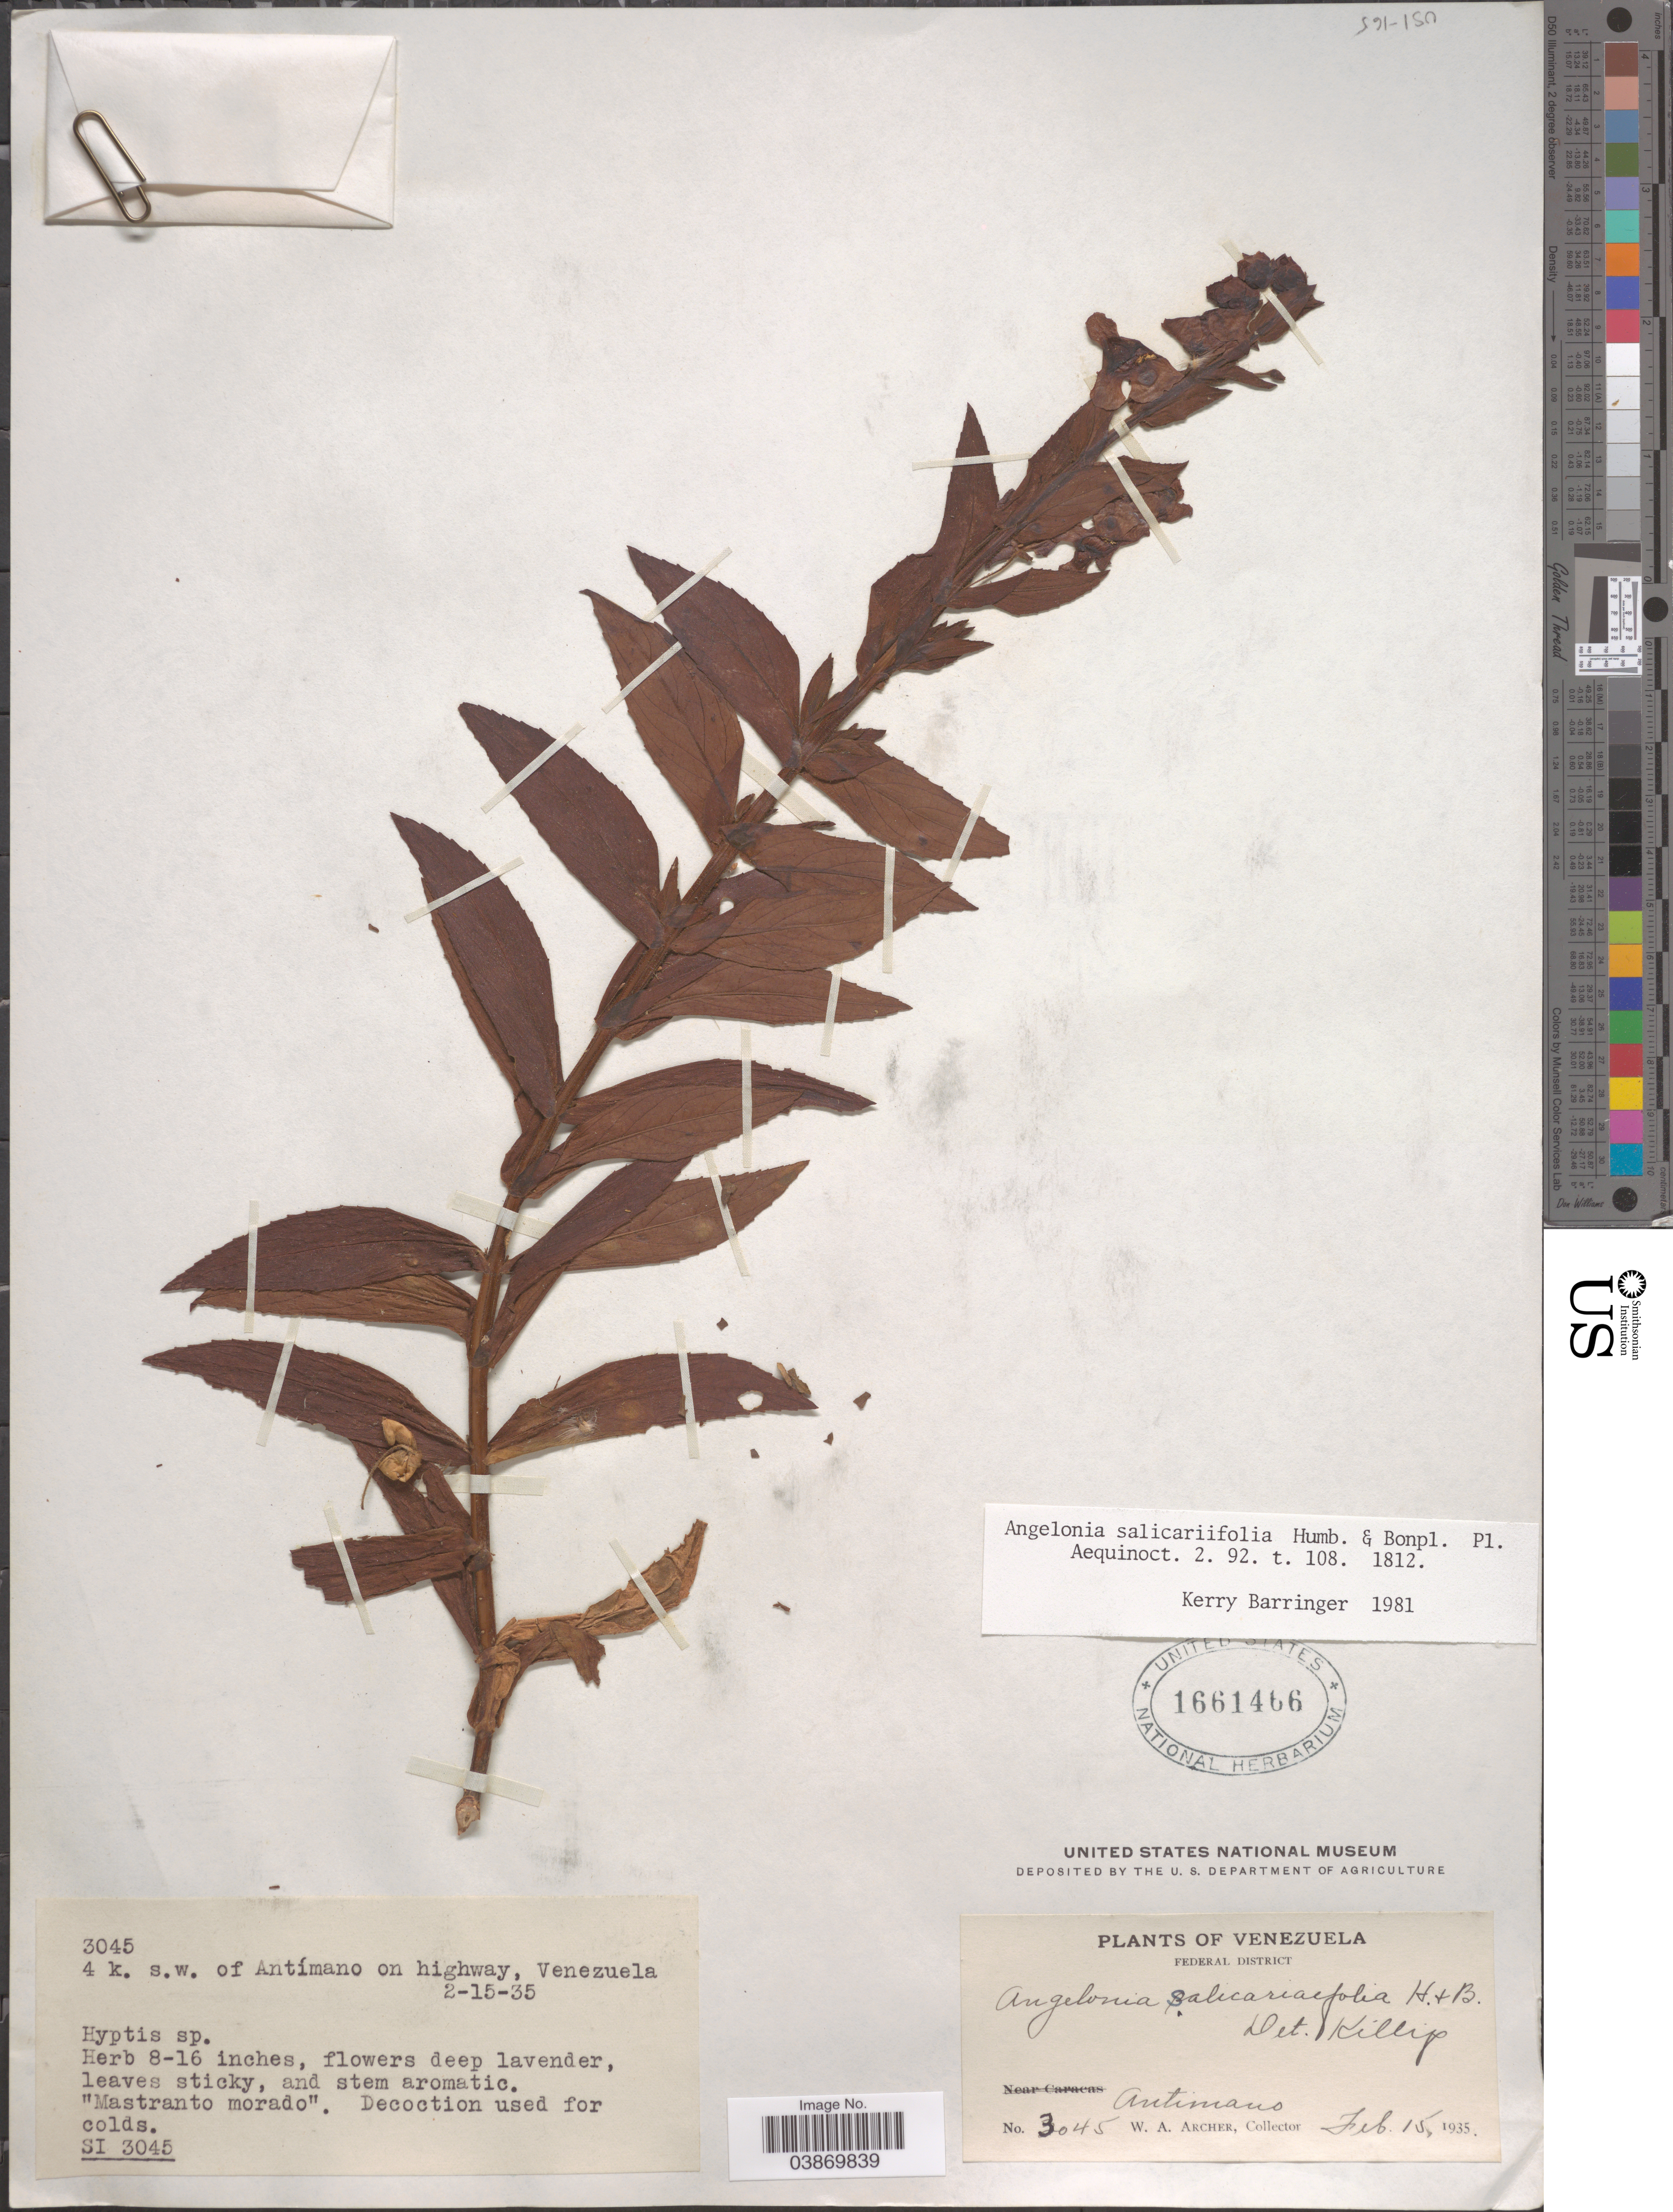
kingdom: Plantae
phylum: Tracheophyta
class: Magnoliopsida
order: Lamiales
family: Plantaginaceae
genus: Angelonia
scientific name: Angelonia salicariifolia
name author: Bonpl.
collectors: W. Archer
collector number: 3045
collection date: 1935-02-15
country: Venezuela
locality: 4 k. s.w. of Antímano on highway. Federal District. Antimano.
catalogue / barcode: US 1661466